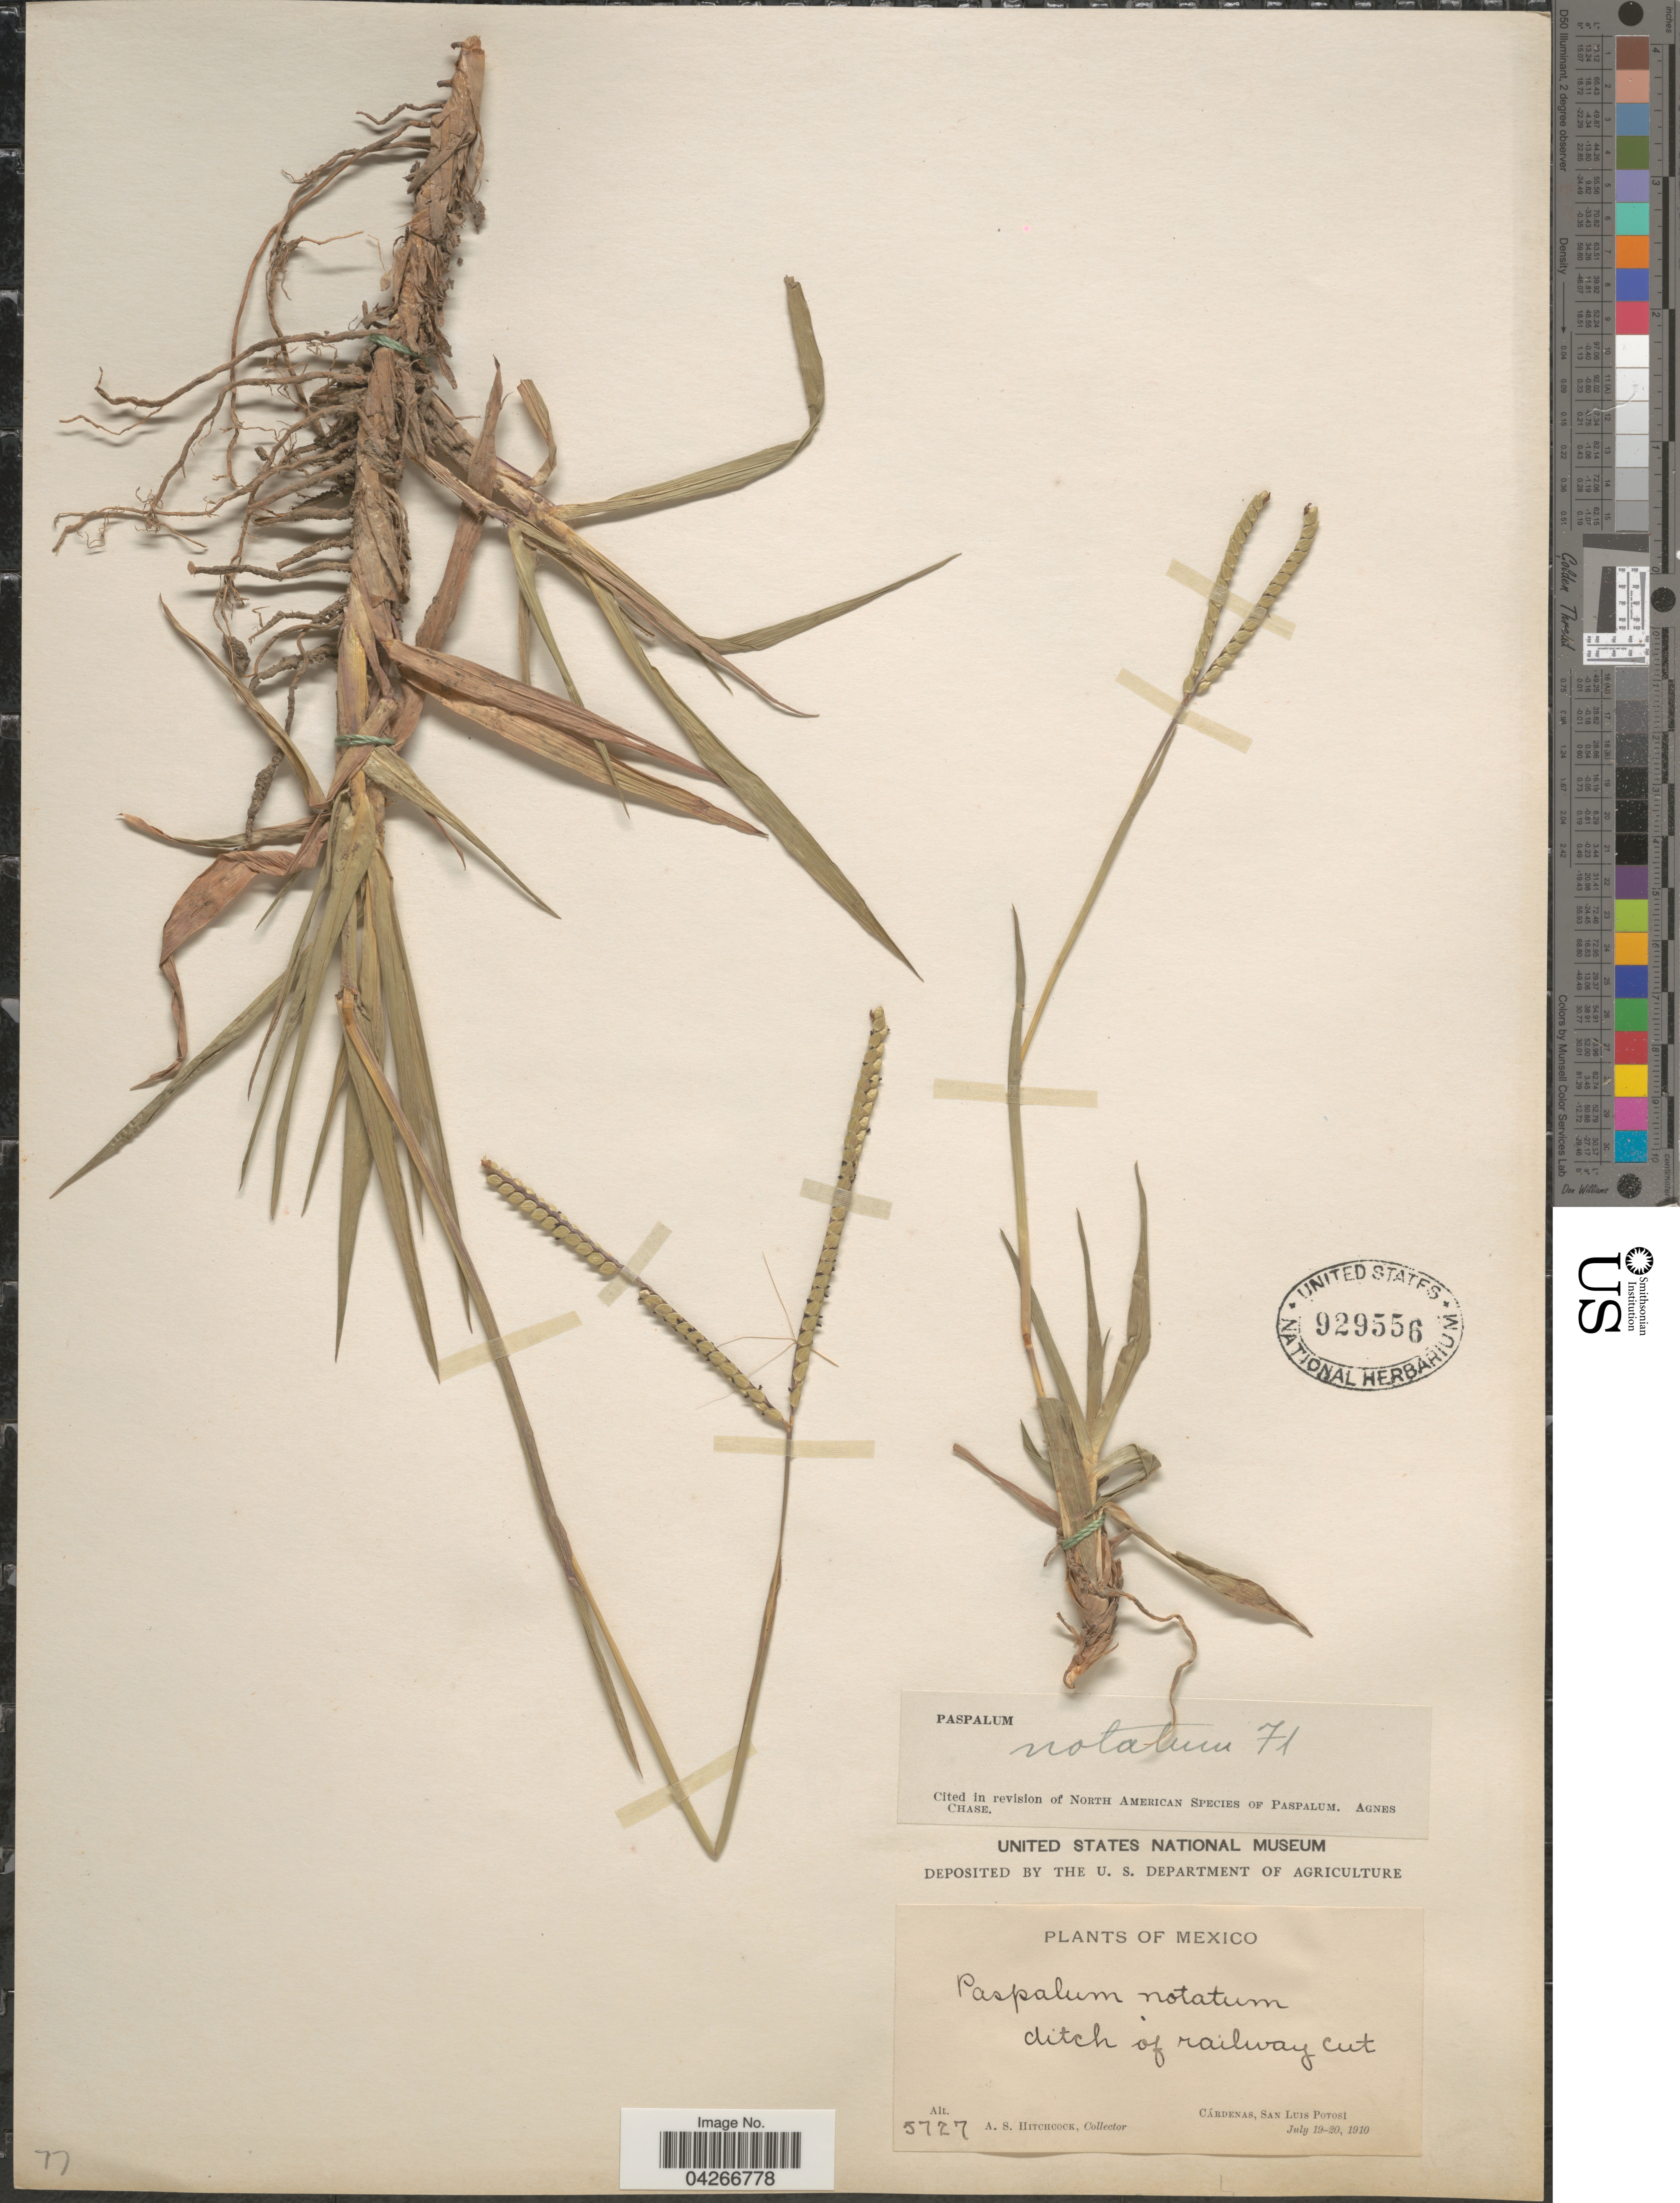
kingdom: Plantae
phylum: Tracheophyta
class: Liliopsida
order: Poales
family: Poaceae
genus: Paspalum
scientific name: Paspalum notatum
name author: Flüggé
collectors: A. S. Hitchcock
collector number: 5727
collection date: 1910-07-19/1910-07-20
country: Mexico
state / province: San Luis Potosí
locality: Ditch of railway cut. Cárdenas.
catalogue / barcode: US 929556